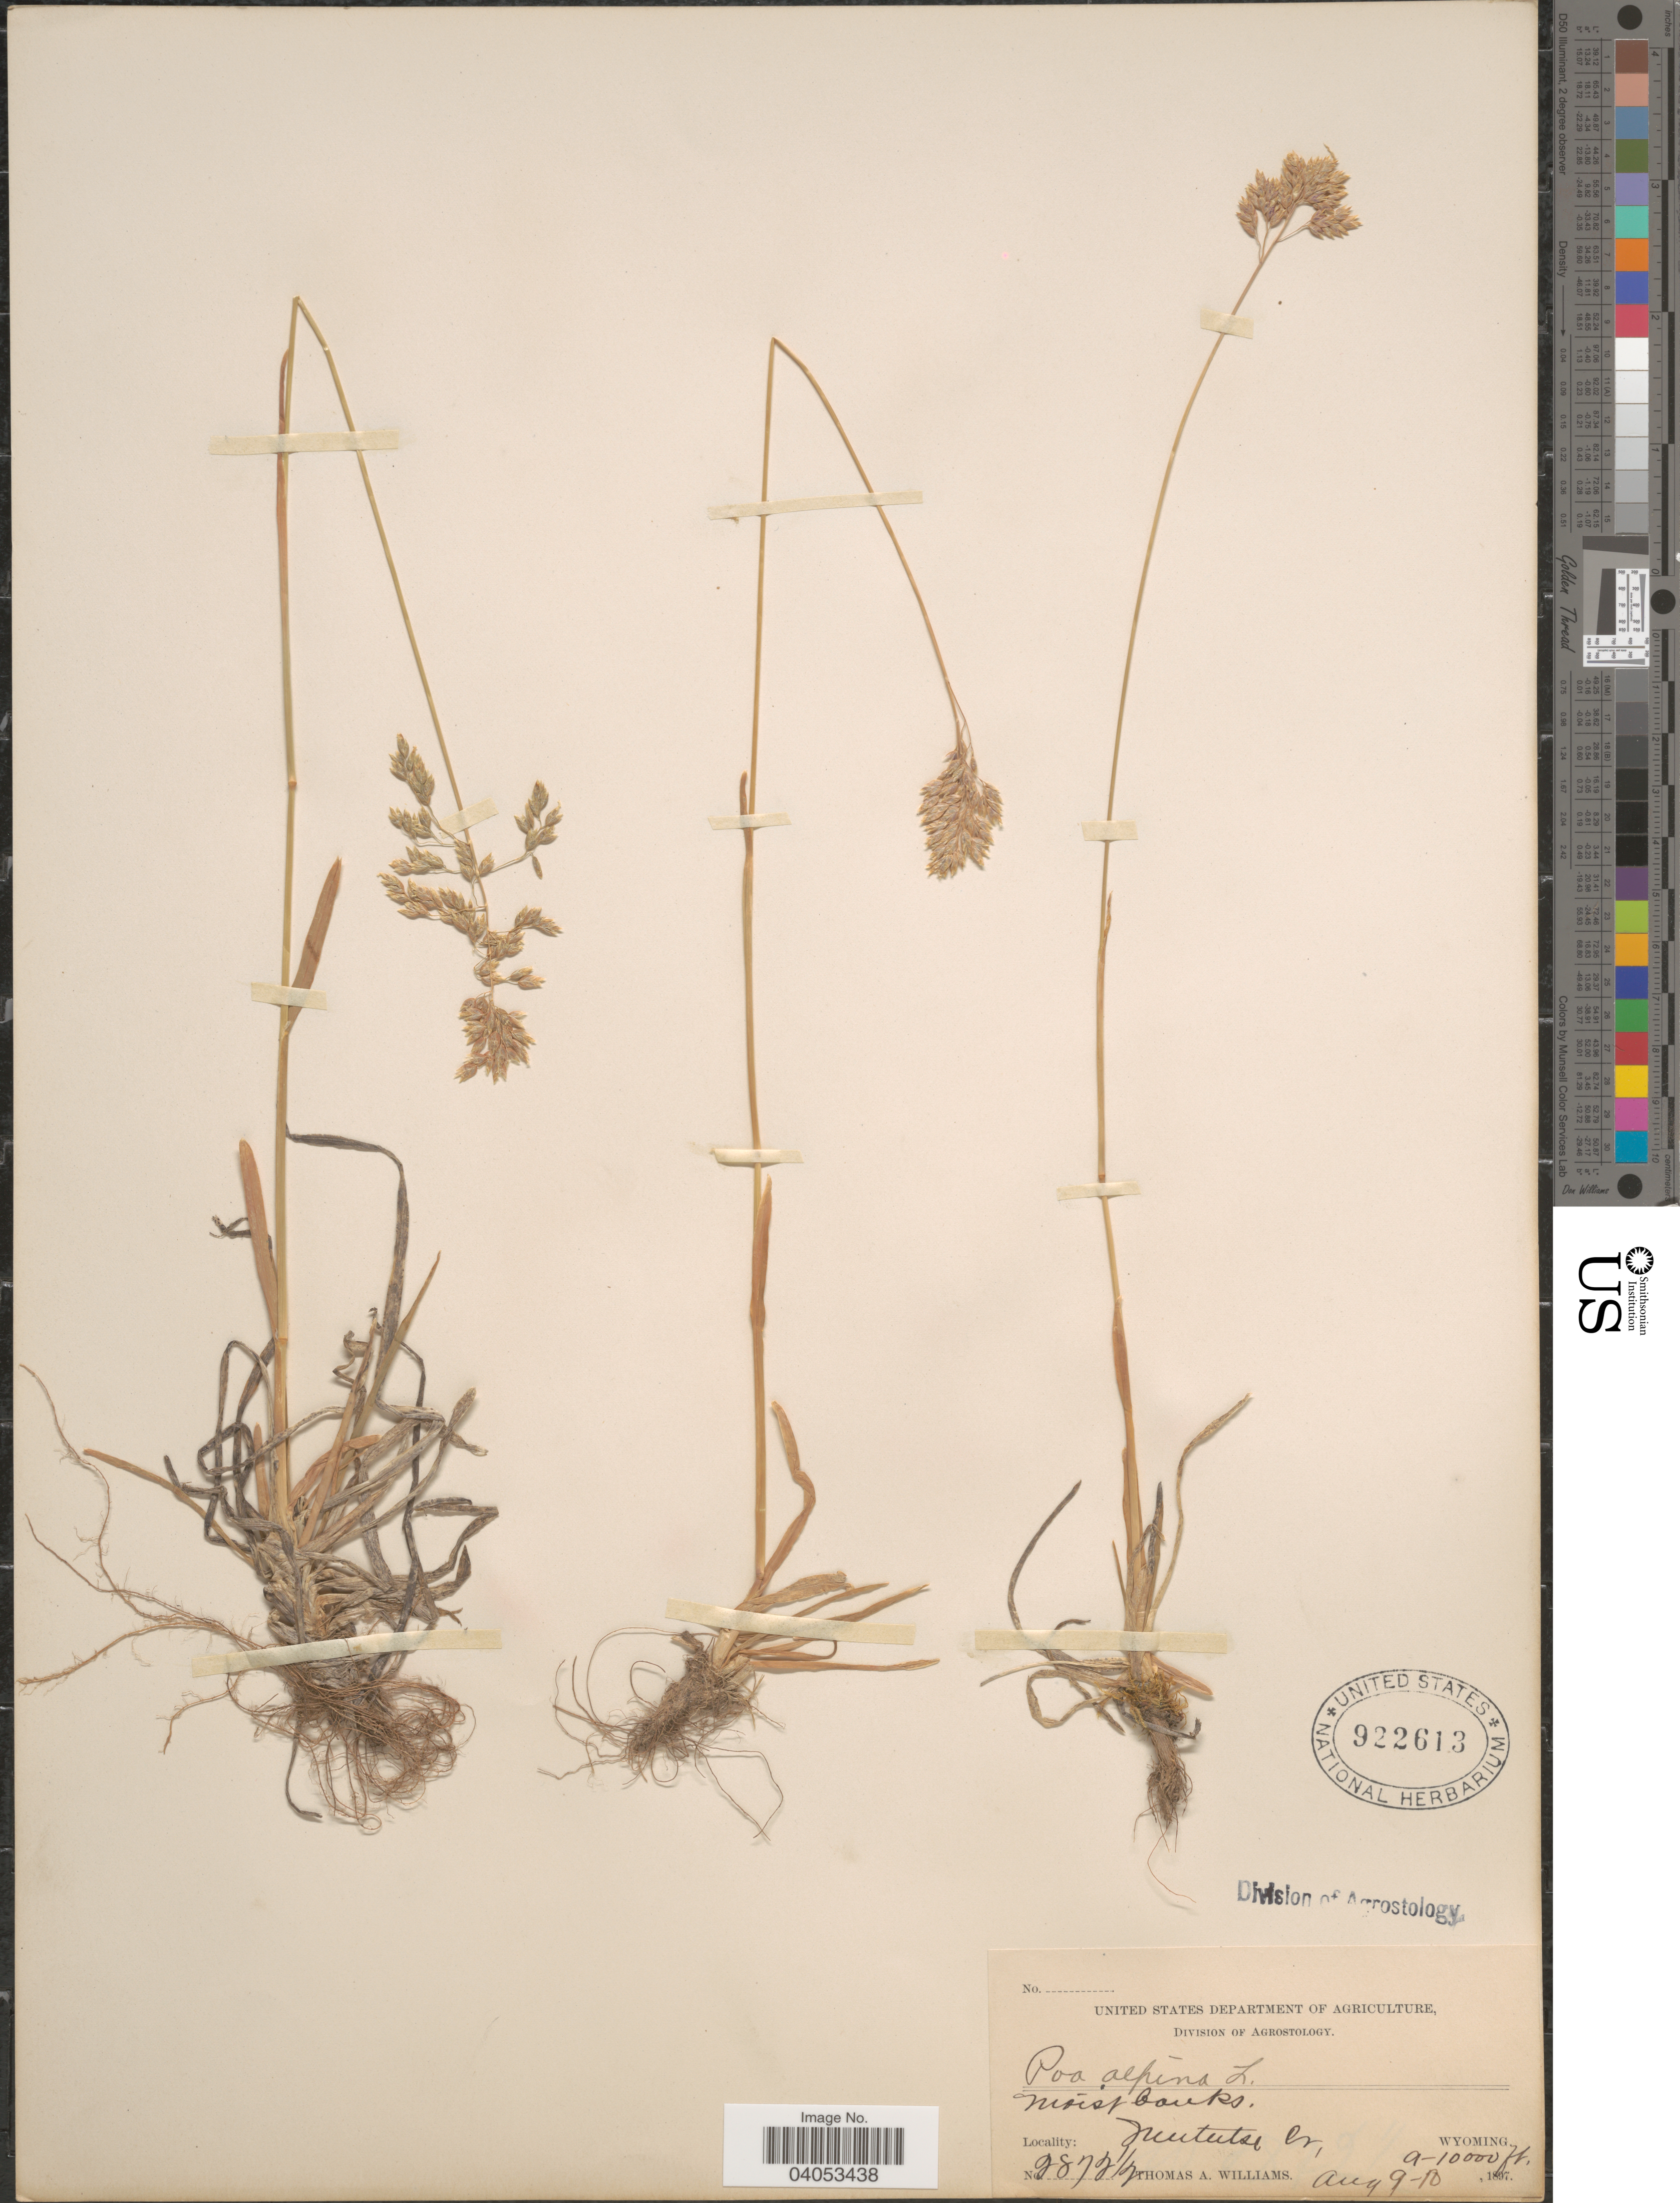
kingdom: Plantae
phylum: Tracheophyta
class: Liliopsida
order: Poales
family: Poaceae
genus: Poa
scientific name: Poa alpina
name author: L.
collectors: T. A. Williams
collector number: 2872½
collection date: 1897-08-09/1897-08-10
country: United States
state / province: Wyoming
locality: Meeteetse Cr.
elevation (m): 2743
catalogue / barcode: US 922613